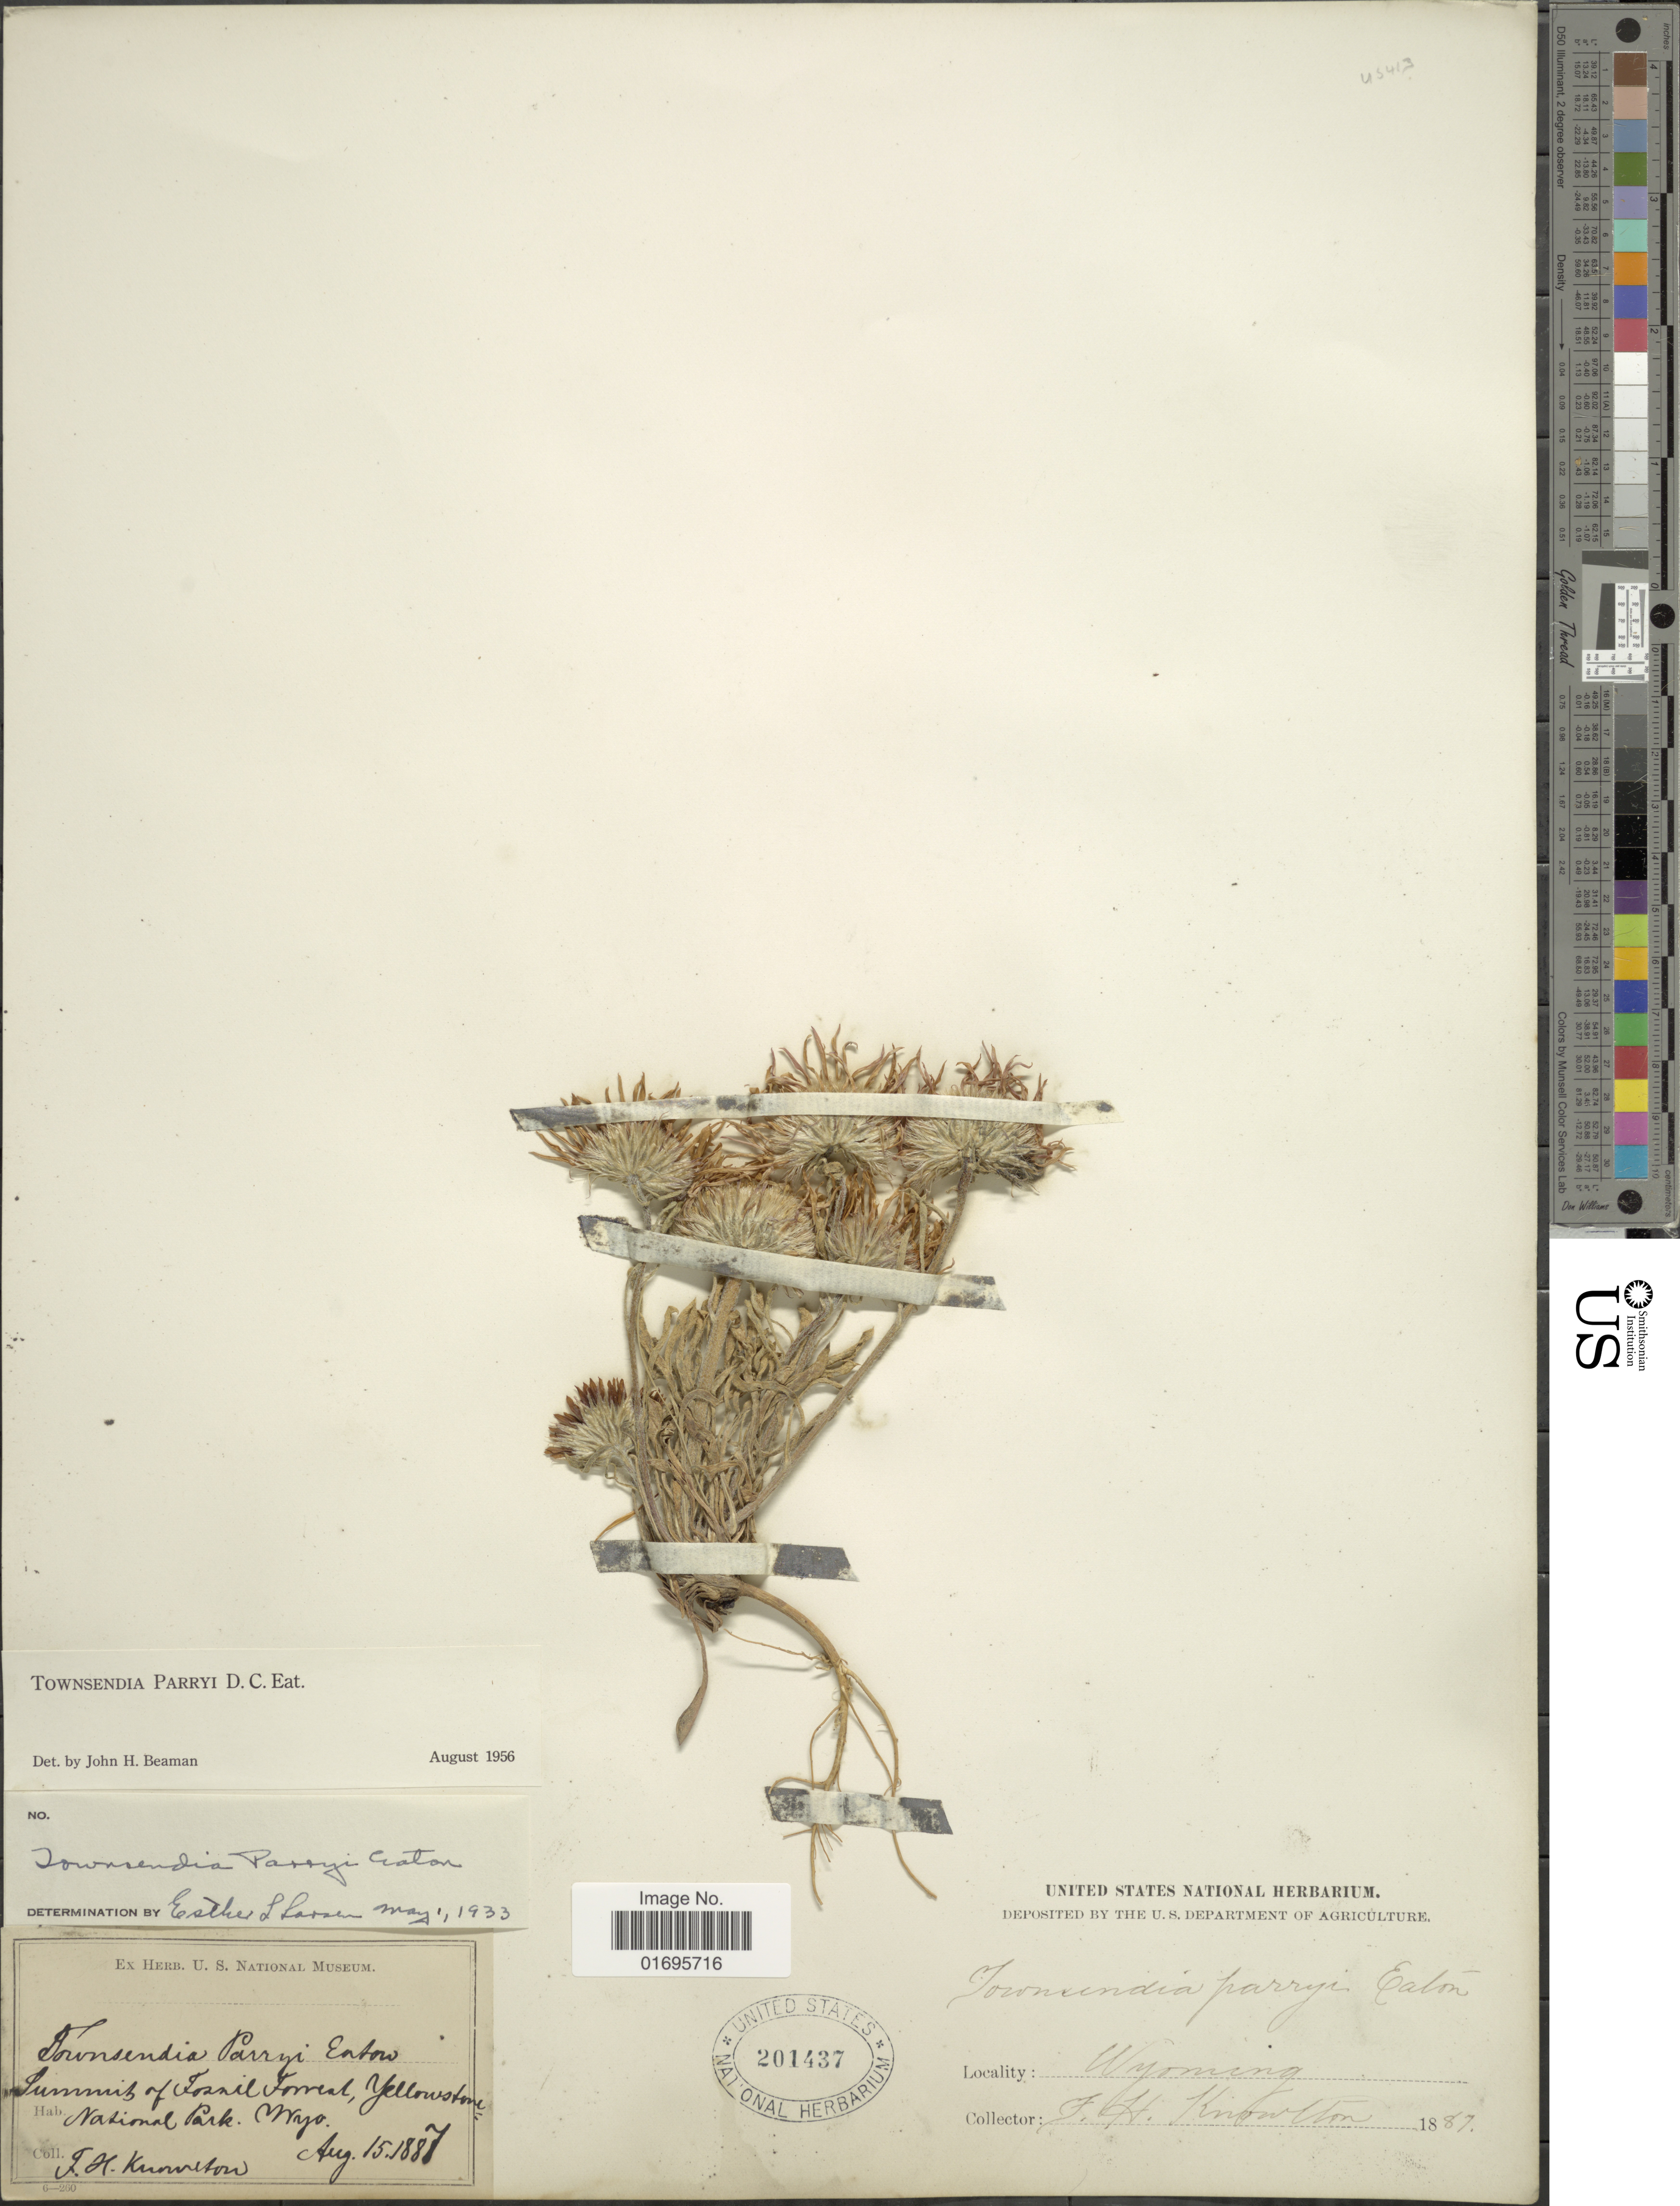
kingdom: Plantae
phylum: Tracheophyta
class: Magnoliopsida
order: Asterales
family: Asteraceae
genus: Townsendia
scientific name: Townsendia parryi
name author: D.C. Eaton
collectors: F. H. Knowlton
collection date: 1887-08-15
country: United States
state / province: Wyoming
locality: Summits of Tosmil Forest, Yellowstone National Park, Wyo.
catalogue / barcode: US 201437